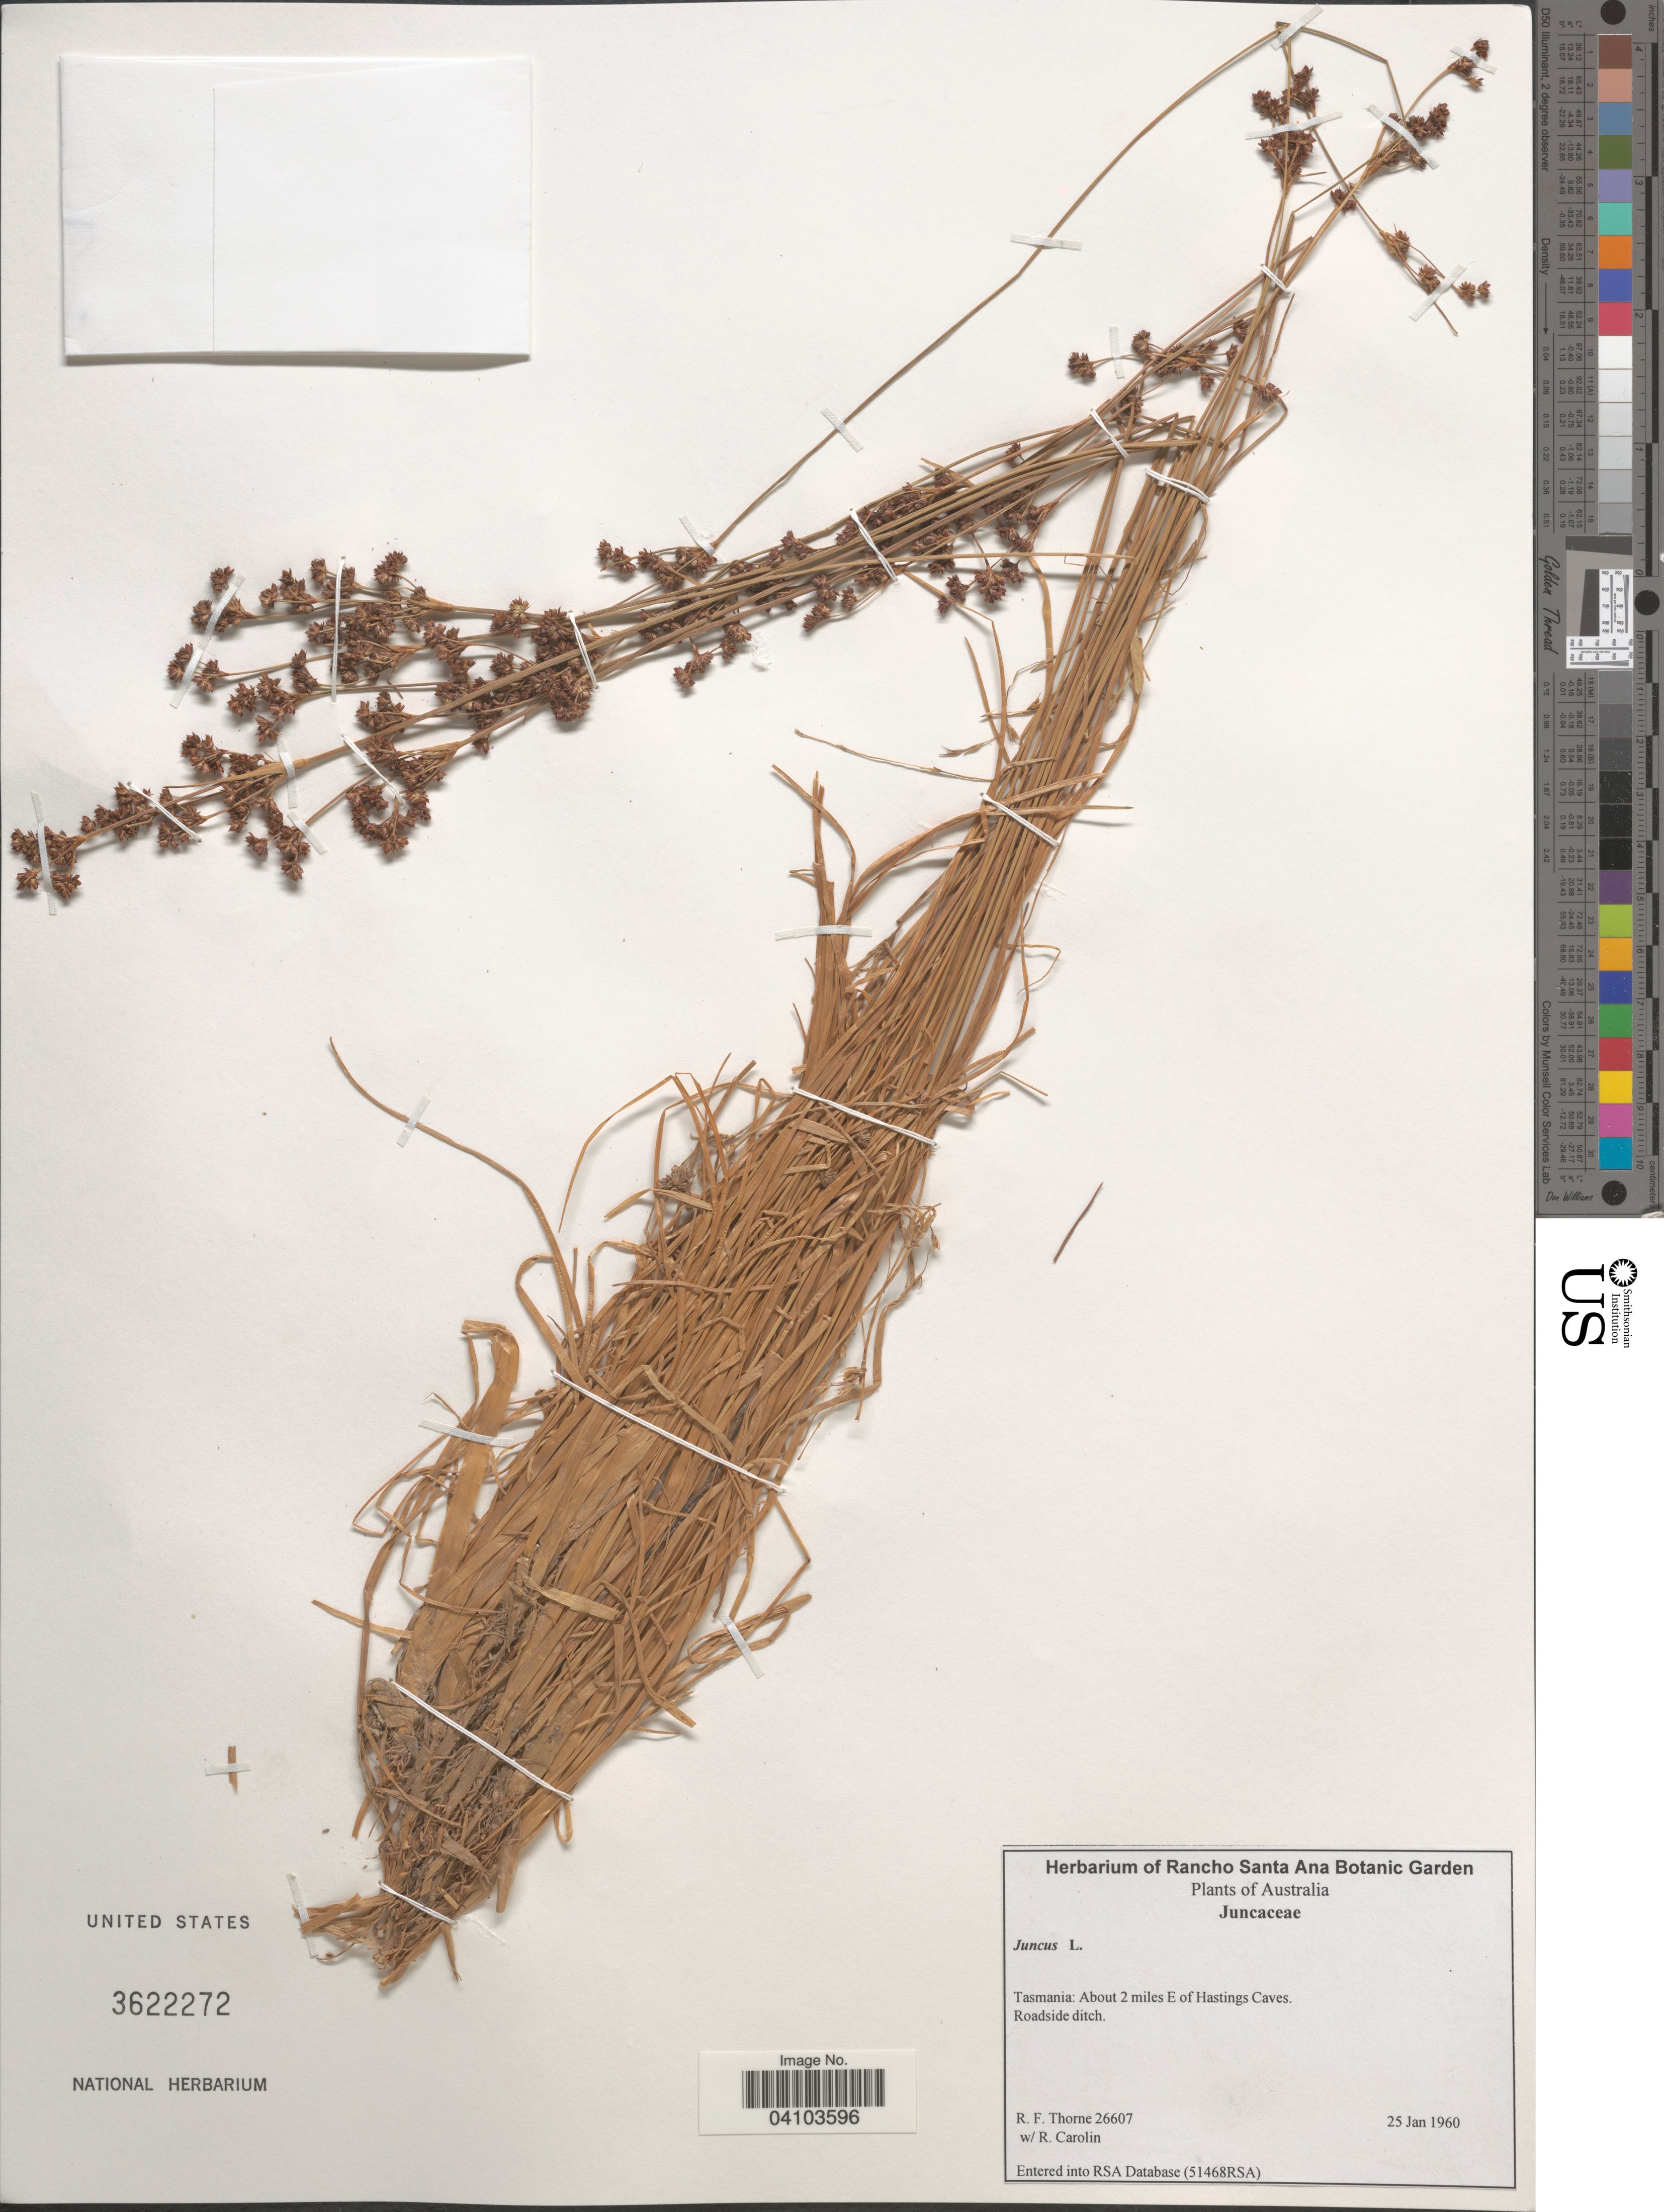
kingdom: Plantae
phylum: Tracheophyta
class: Liliopsida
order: Poales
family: Juncaceae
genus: Juncus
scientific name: Juncus sp.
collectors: R. Thorne & R. Carolin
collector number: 26607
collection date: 1960-01-25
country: Australia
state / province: Tasmania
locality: About 2 miles E of Hastings Caves.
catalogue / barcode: US 3622272